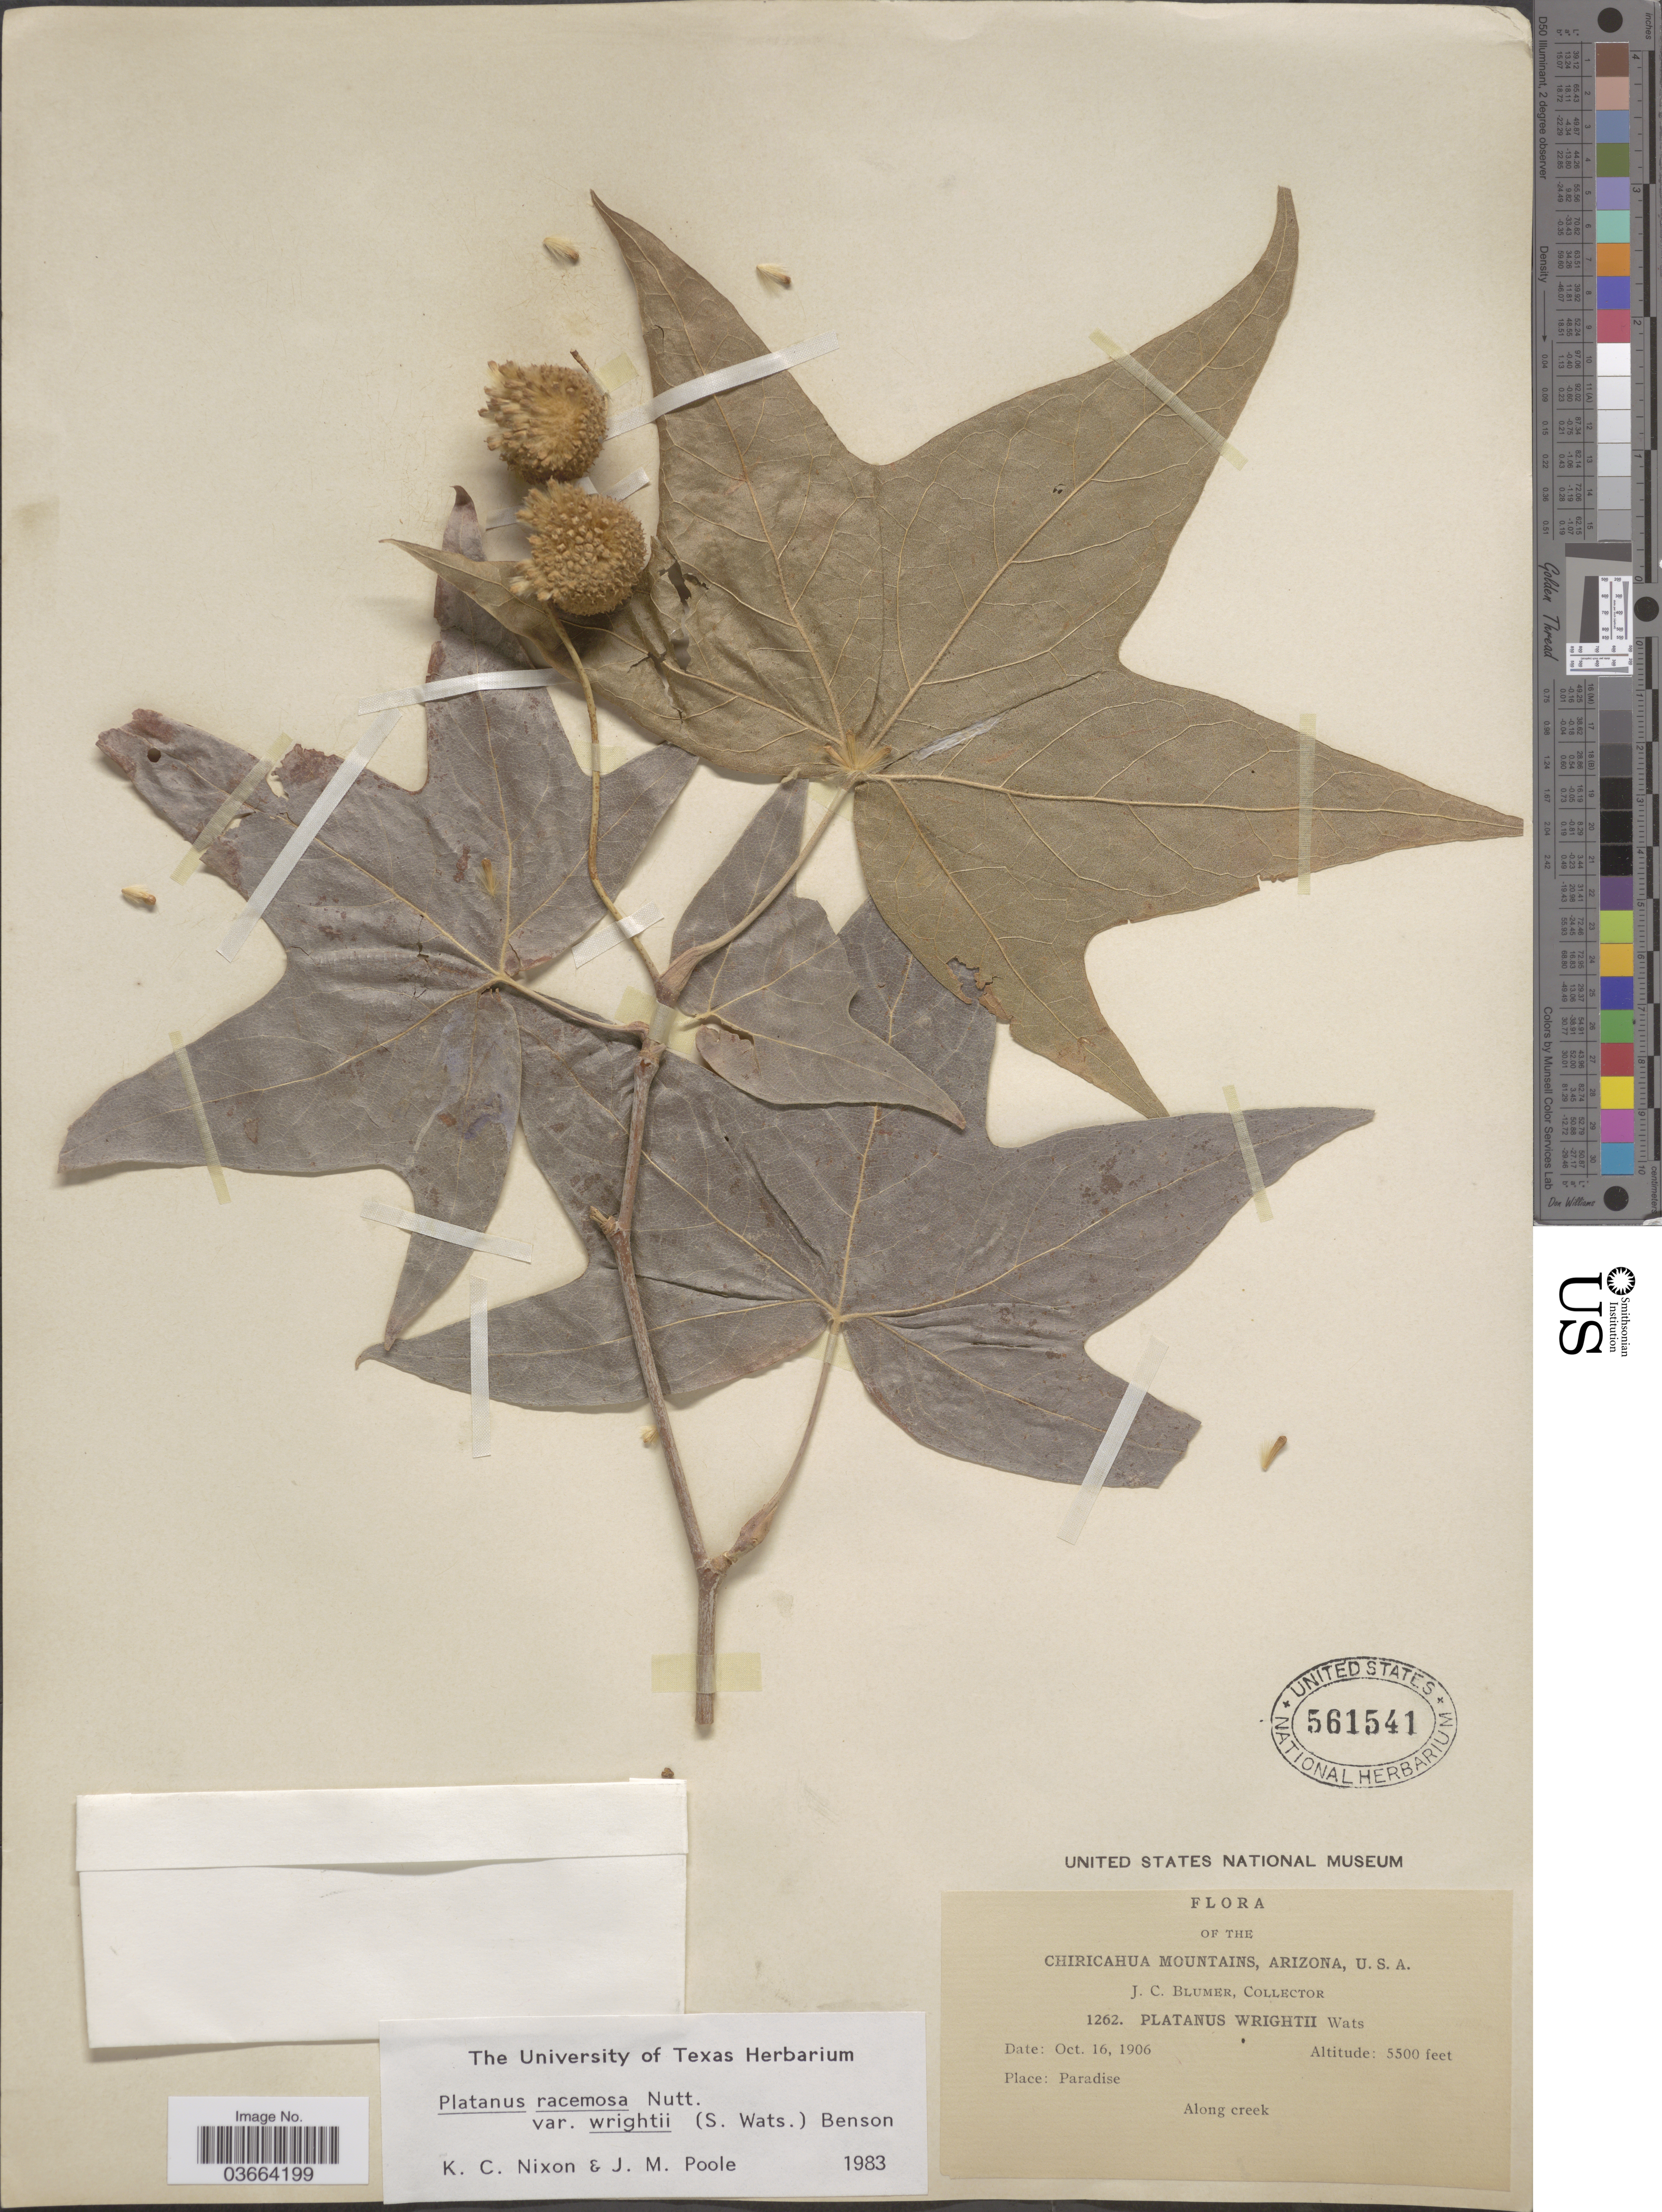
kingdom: Plantae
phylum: Tracheophyta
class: Magnoliopsida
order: Proteales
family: Platanaceae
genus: Platanus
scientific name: Platanus racemosa var. wrightii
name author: (S. Watson) L.D. Benson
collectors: J. C. Blumer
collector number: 1262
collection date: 1906-10-16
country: United States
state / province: Arizona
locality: Chiricahua Mountains. Place: Paradise. Along creek.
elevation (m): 1676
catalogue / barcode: US 561541